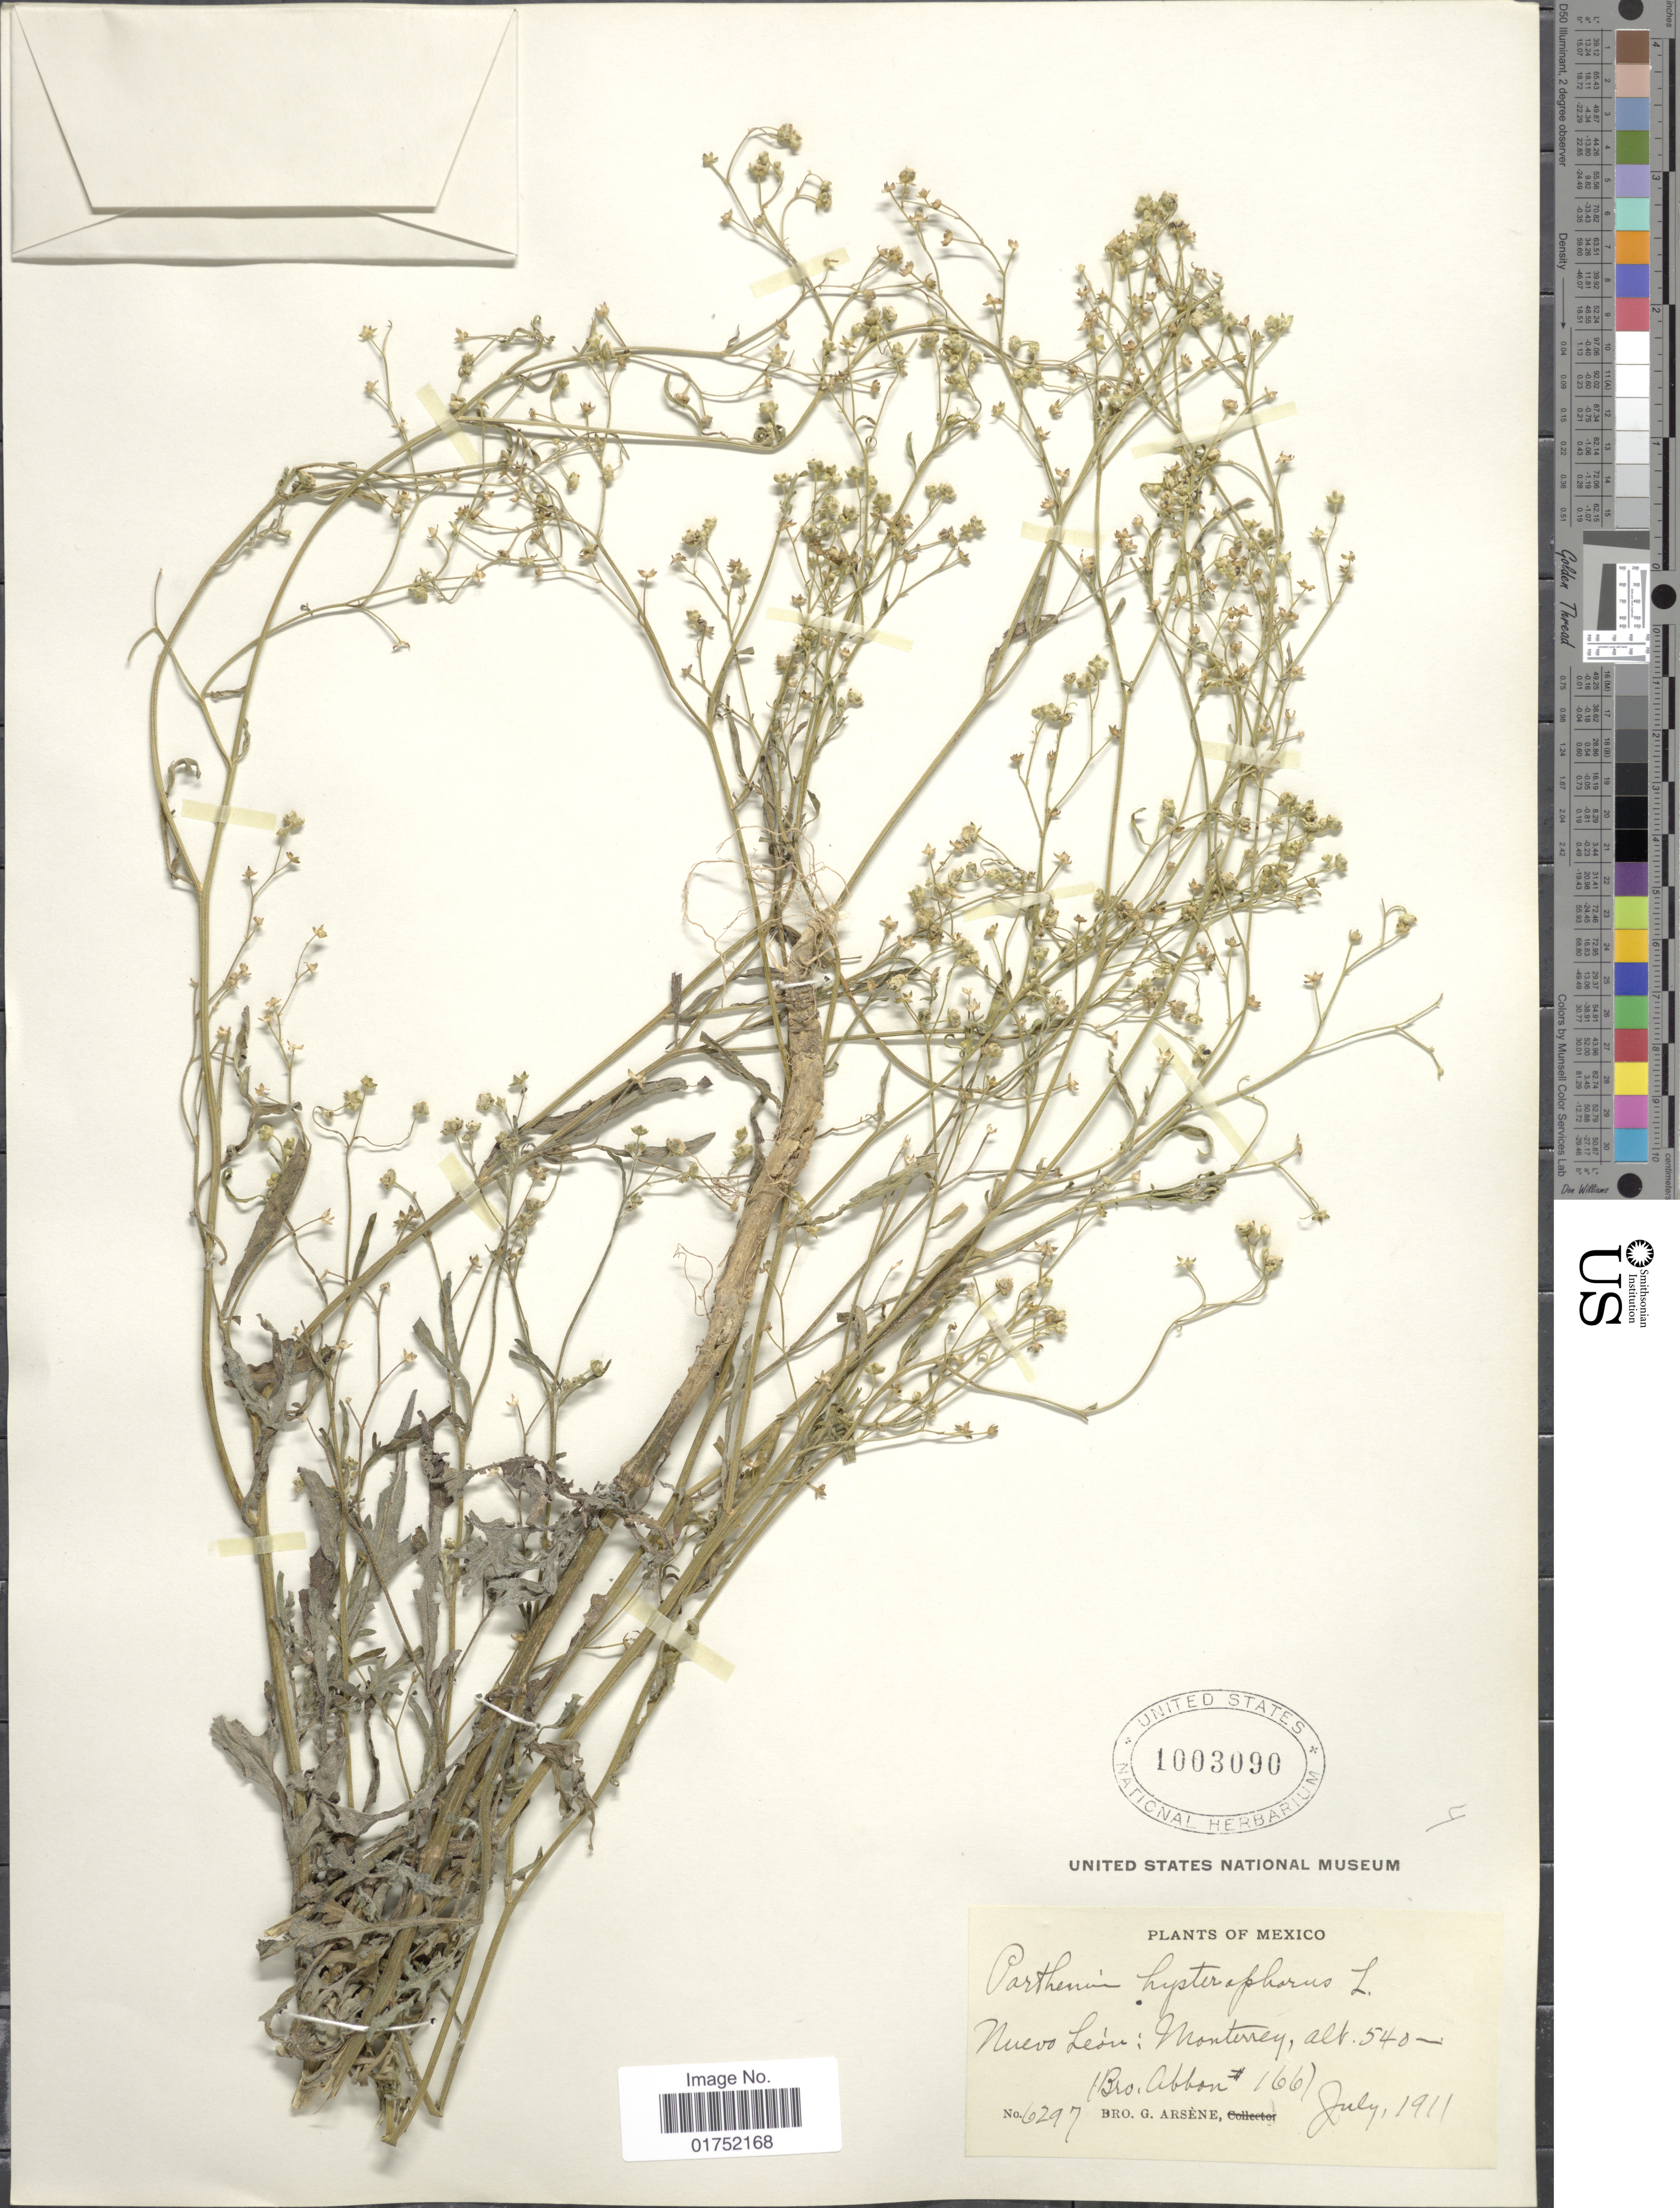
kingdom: Plantae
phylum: Tracheophyta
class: Magnoliopsida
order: Asterales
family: Asteraceae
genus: Parthenium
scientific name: Parthenium hysterophorus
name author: L.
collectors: Bro. Abbon & Bro. G. Arsène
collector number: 166/6297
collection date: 1911-07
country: Mexico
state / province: Nuevo León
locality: Monterrey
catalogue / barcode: US 1003090